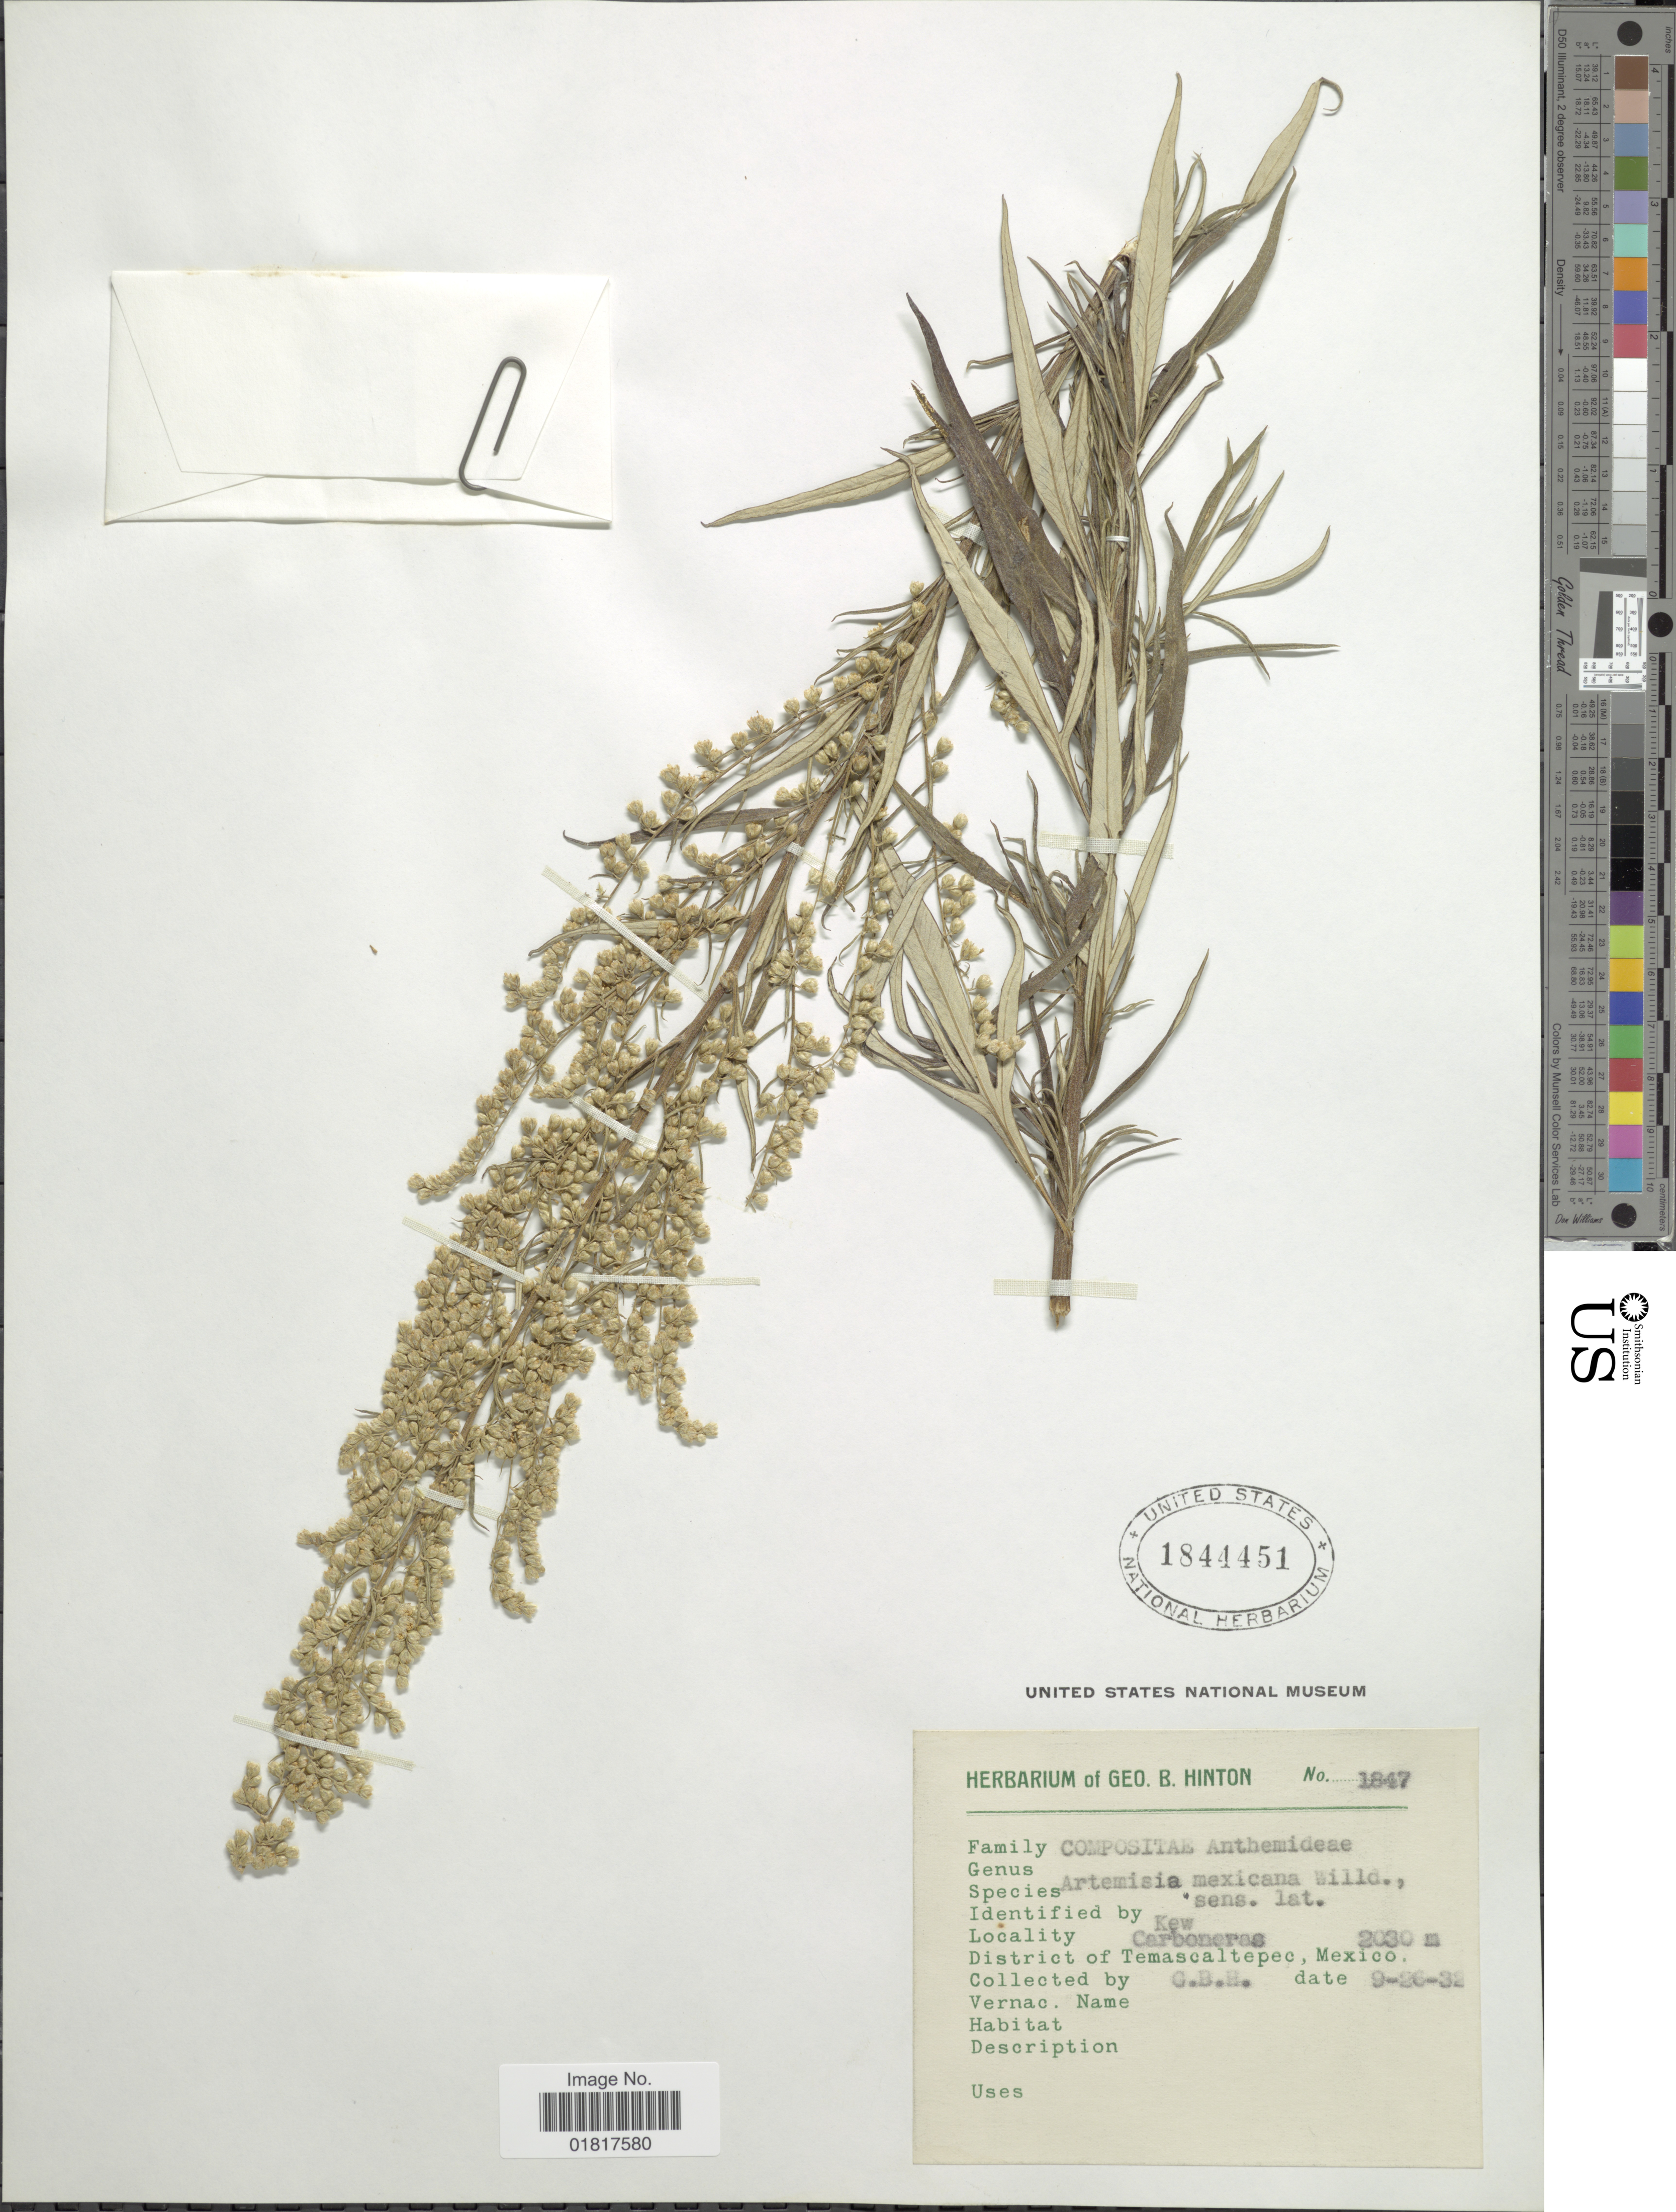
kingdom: Plantae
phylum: Tracheophyta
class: Magnoliopsida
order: Asterales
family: Asteraceae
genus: Artemisia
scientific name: Artemisia ludoviciana subsp. mexicana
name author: (Willd. ex Spreng.) D.D. Keck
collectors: G. B. Hinton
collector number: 1847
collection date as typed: Transcribed d/m/y: 26/9/32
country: Mexico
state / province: México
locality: Kew, District of Temascaltepec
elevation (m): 2030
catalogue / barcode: US 1844451